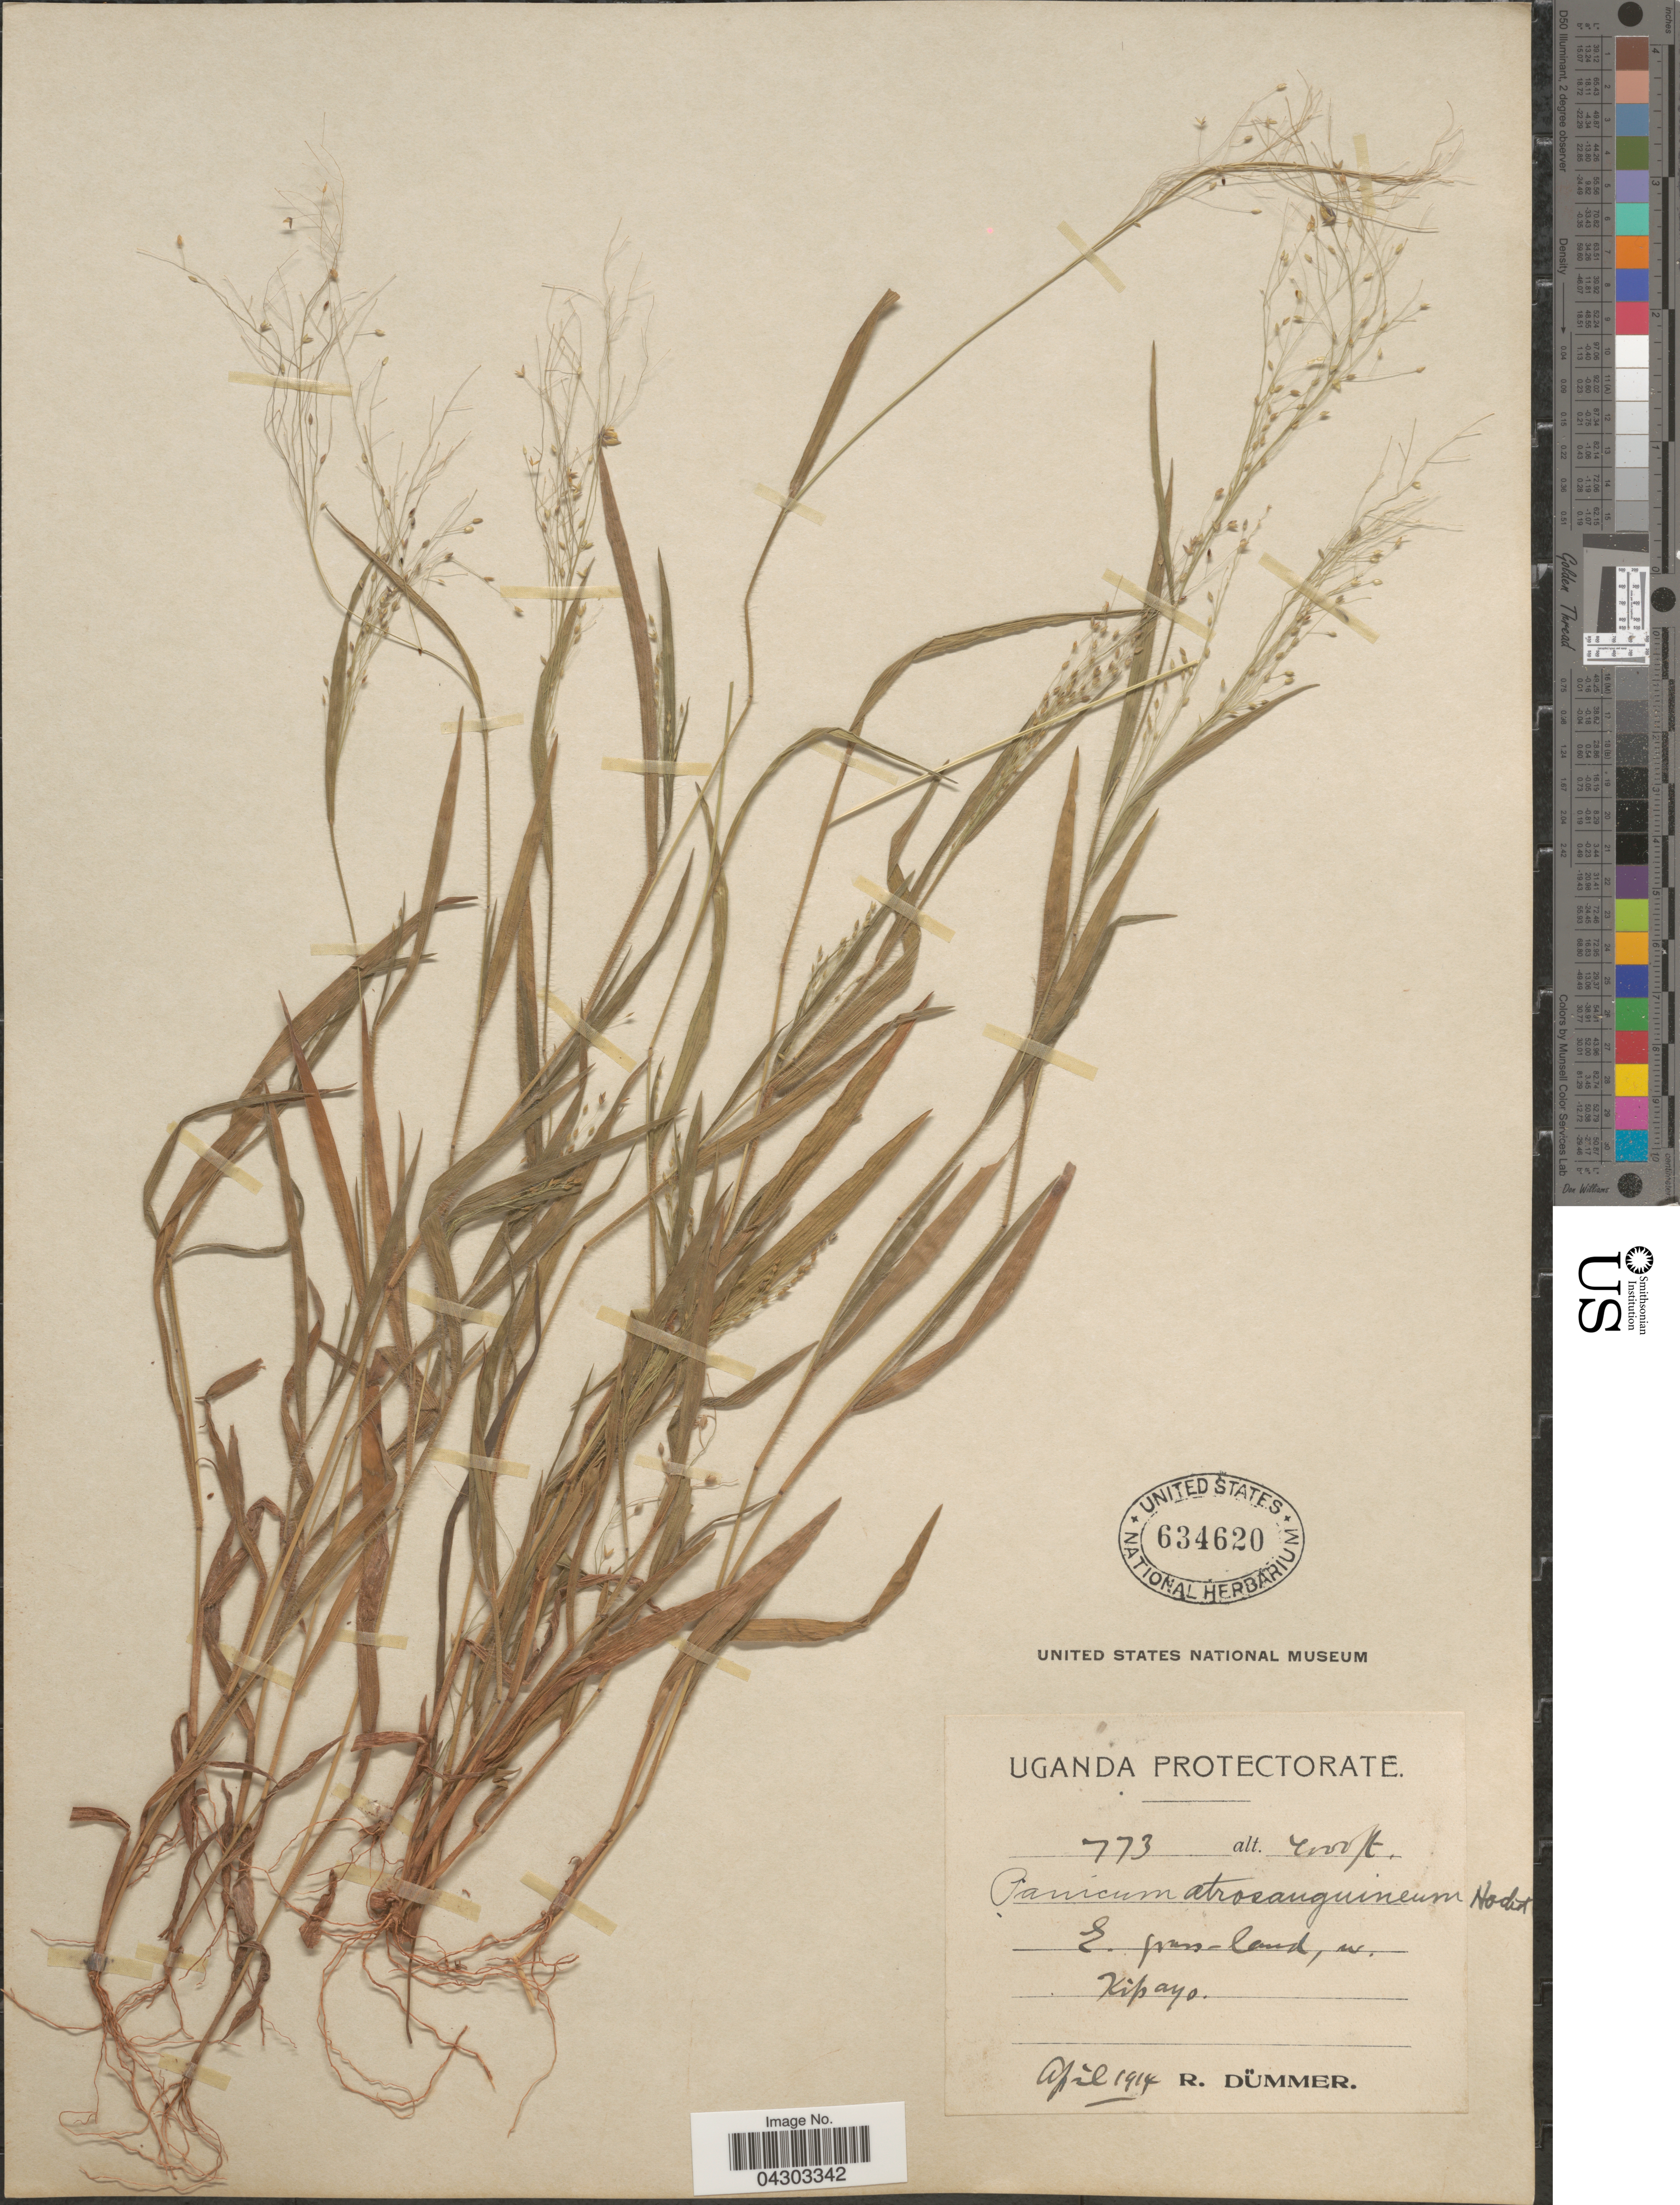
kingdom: Plantae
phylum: Tracheophyta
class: Liliopsida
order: Poales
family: Poaceae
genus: Panicum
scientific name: Panicum austroasiaticum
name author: Ohwi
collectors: R. Dümmer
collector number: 773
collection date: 1914-04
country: Uganda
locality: Uganda Protectorate. E. grass-land, w. Kipayo.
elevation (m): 1219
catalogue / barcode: US 634620